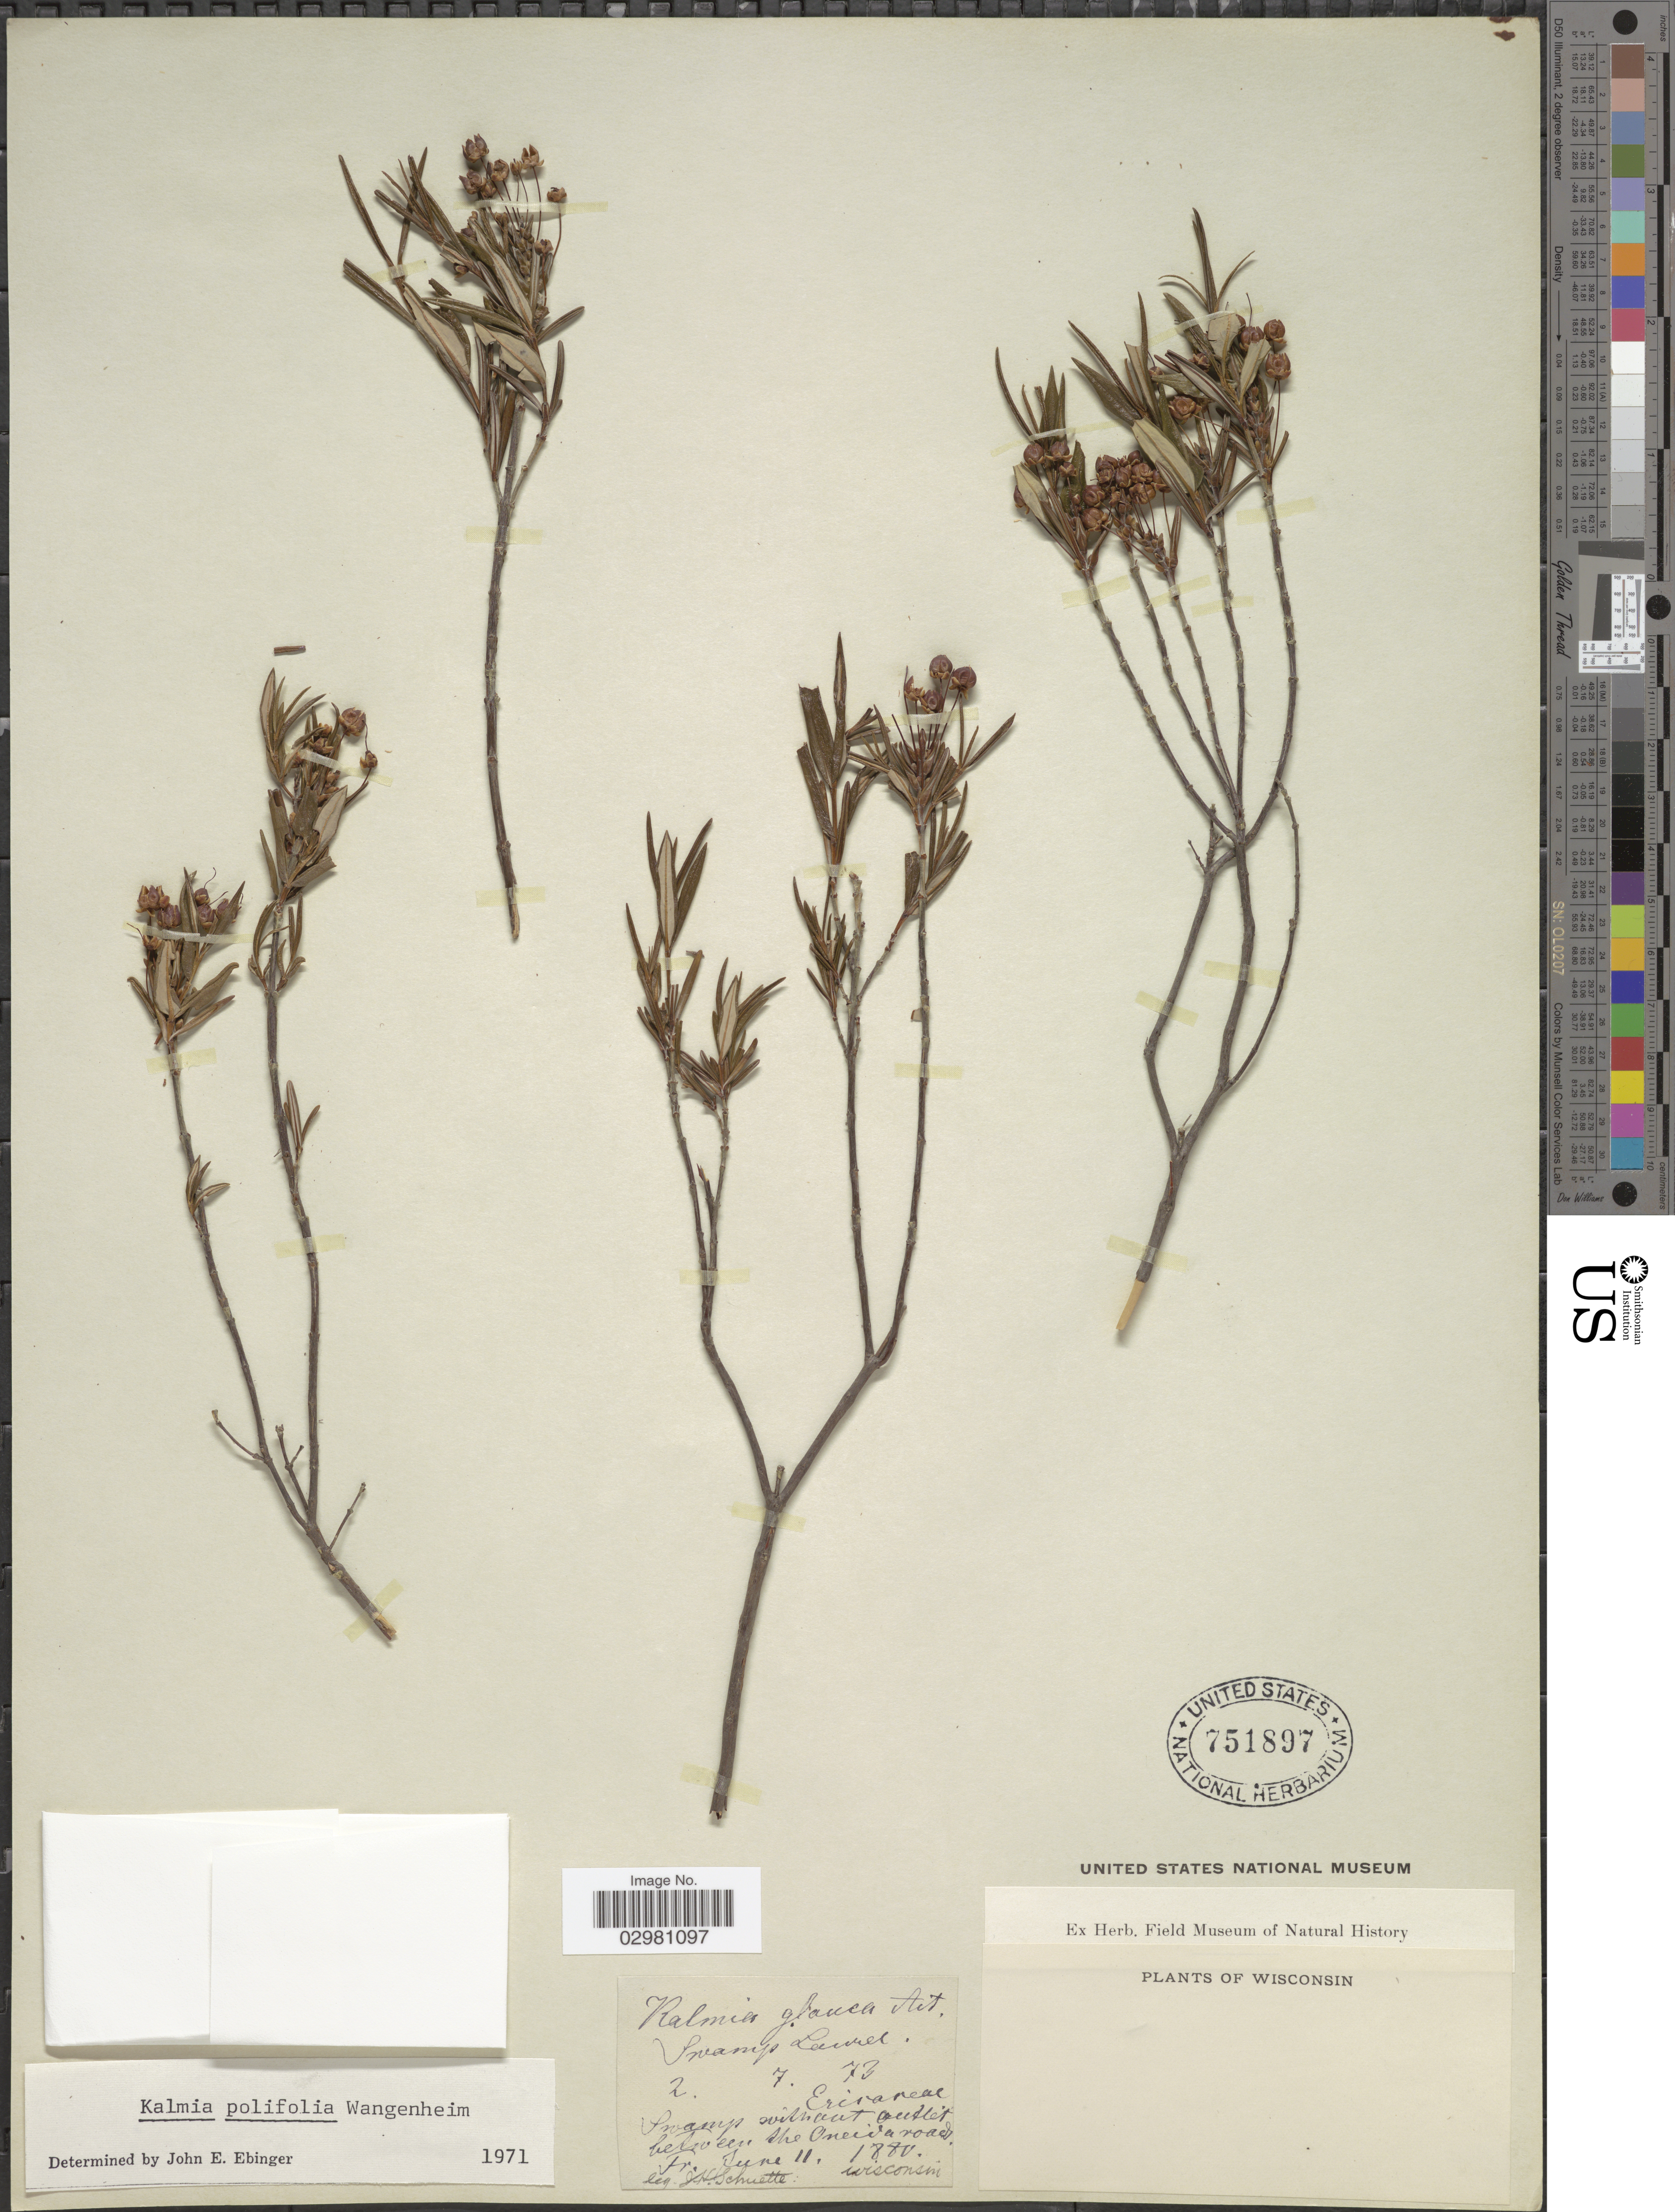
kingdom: Plantae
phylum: Tracheophyta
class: Magnoliopsida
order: Ericales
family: Ericaceae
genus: Kalmia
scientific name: Kalmia polifolia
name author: Wangenh.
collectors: J. H. Schuette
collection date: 1880-06-11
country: United States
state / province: Wisconsin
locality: Swamp Laurel, swamp without outlet between the Oneida roads.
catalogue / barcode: US 751897